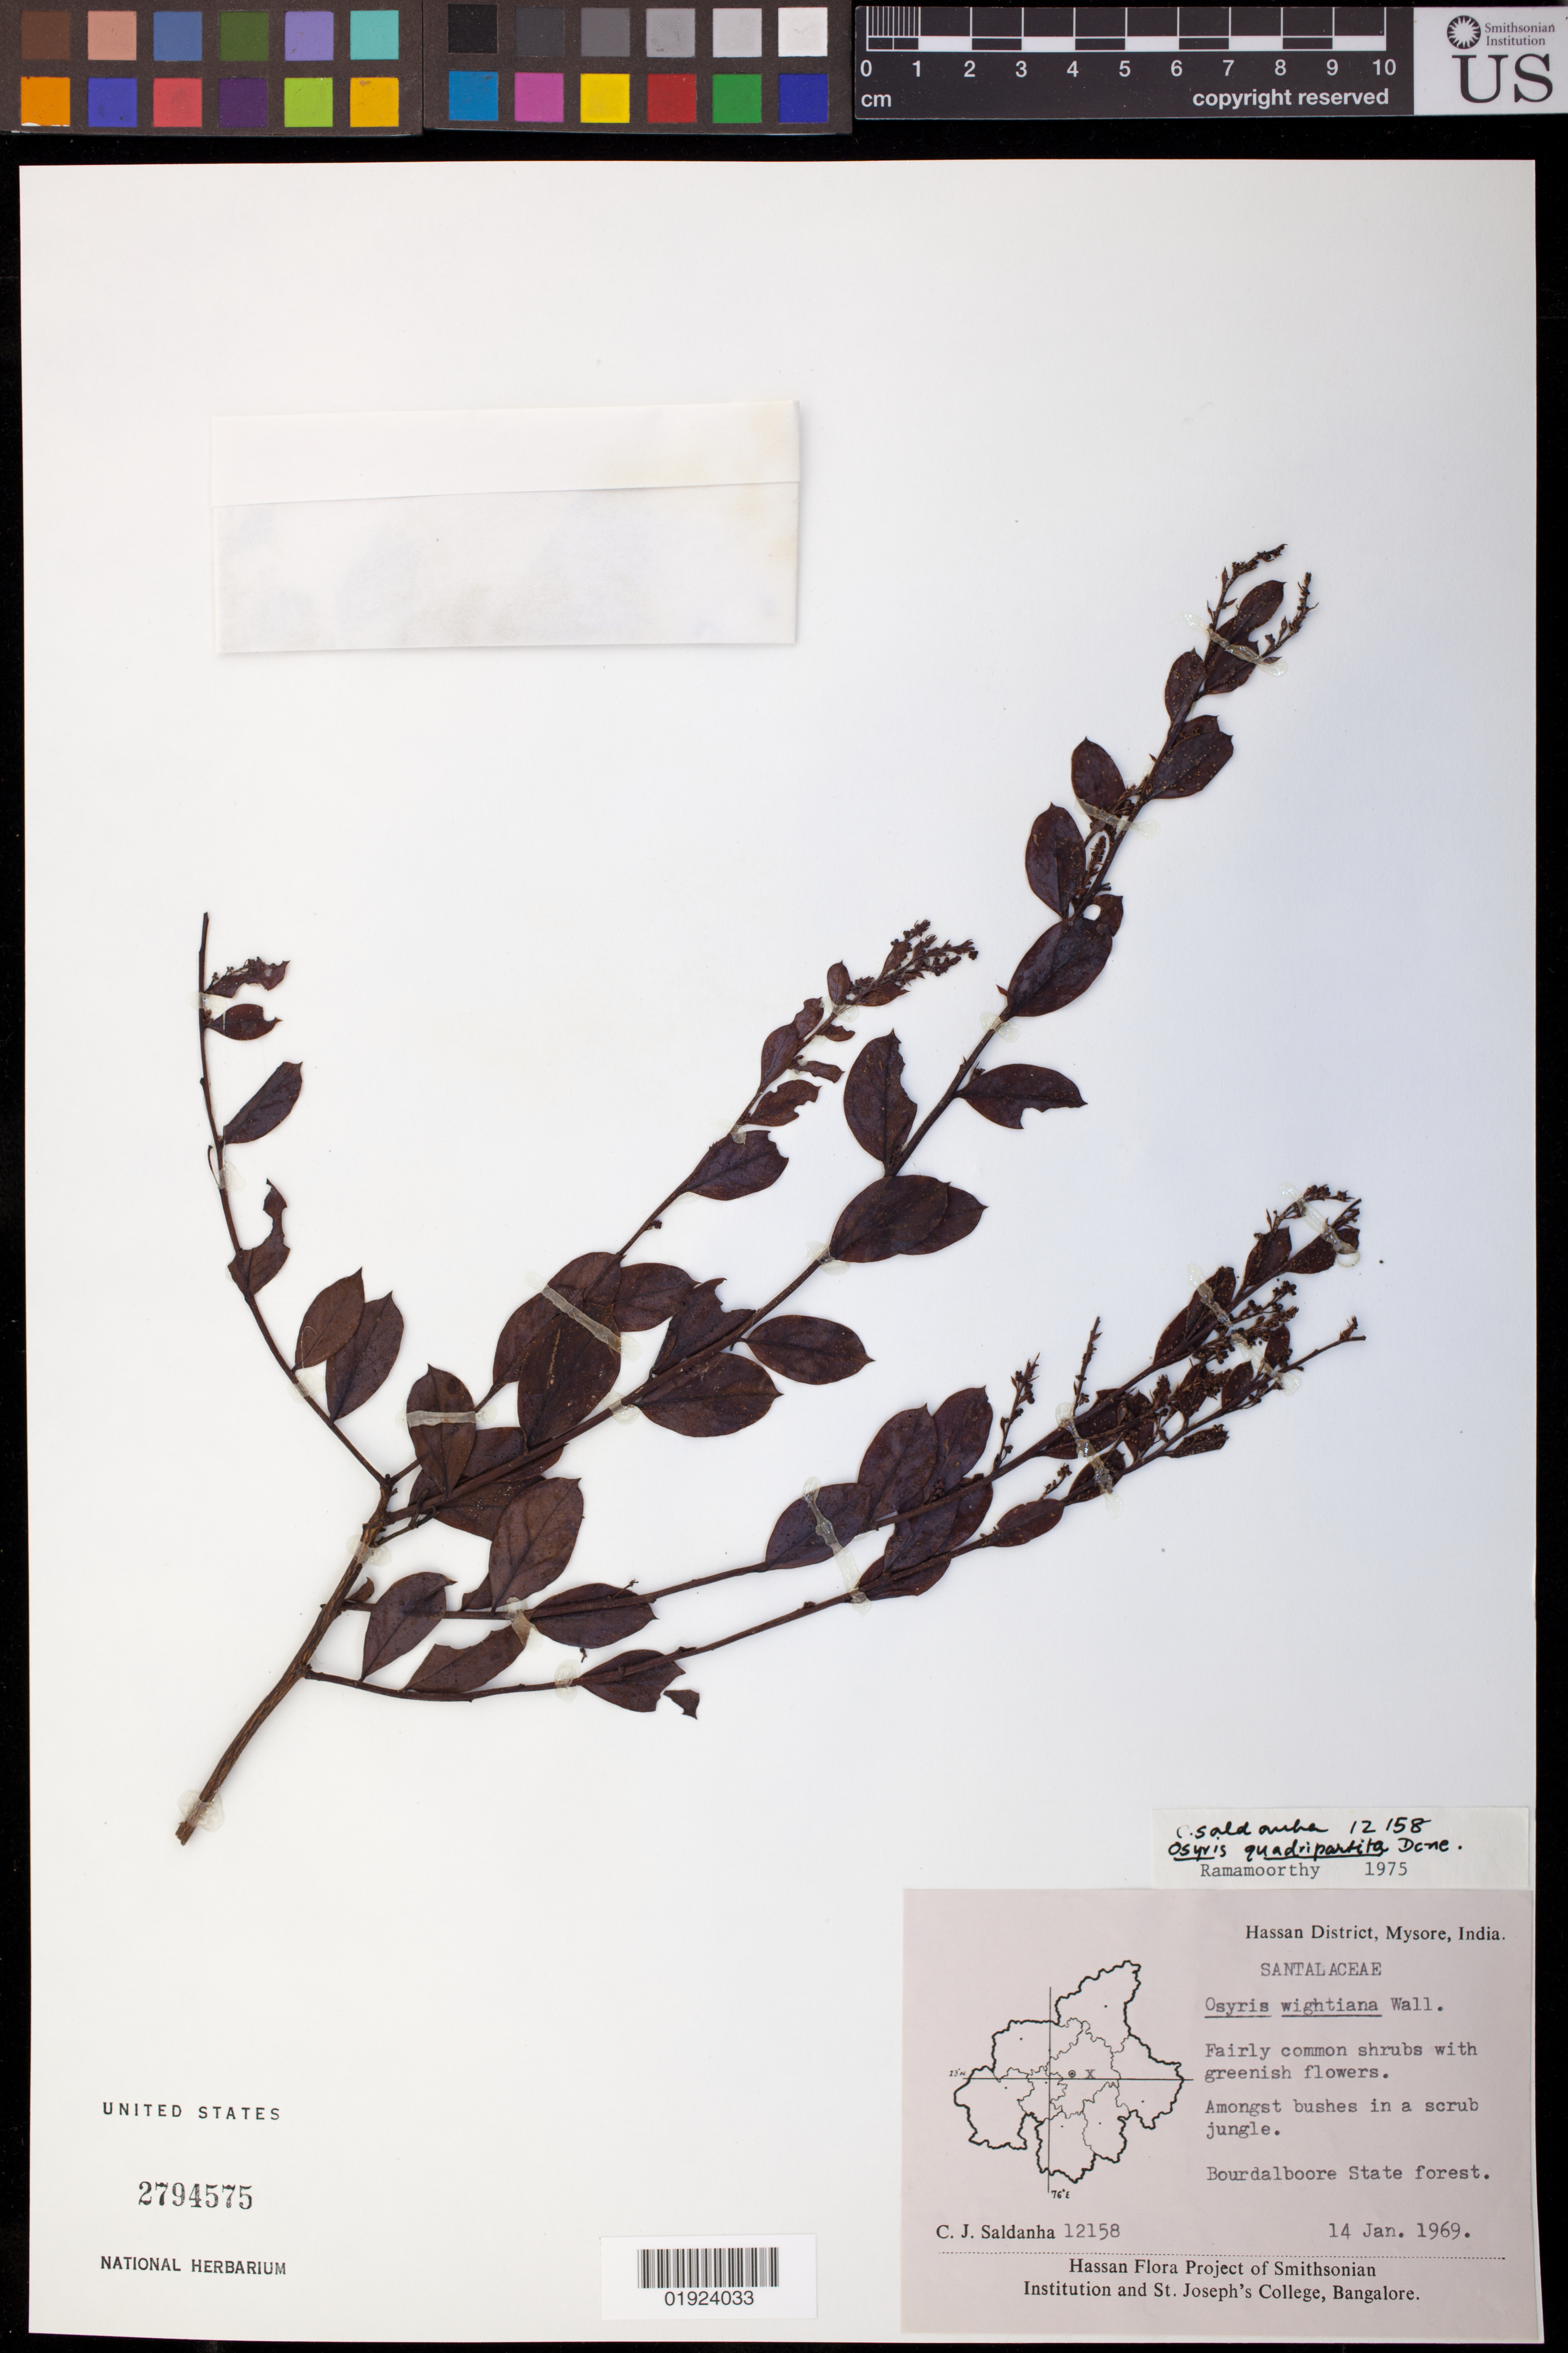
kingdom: Plantae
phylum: Tracheophyta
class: Magnoliopsida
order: Santalales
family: Santalaceae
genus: Osyris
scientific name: Osyris quadripartita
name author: Salzm. ex Decne.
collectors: C. J. Saldanha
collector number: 12158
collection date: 1969-01-14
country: India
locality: Bourdalboore State forest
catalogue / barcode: US 2794575